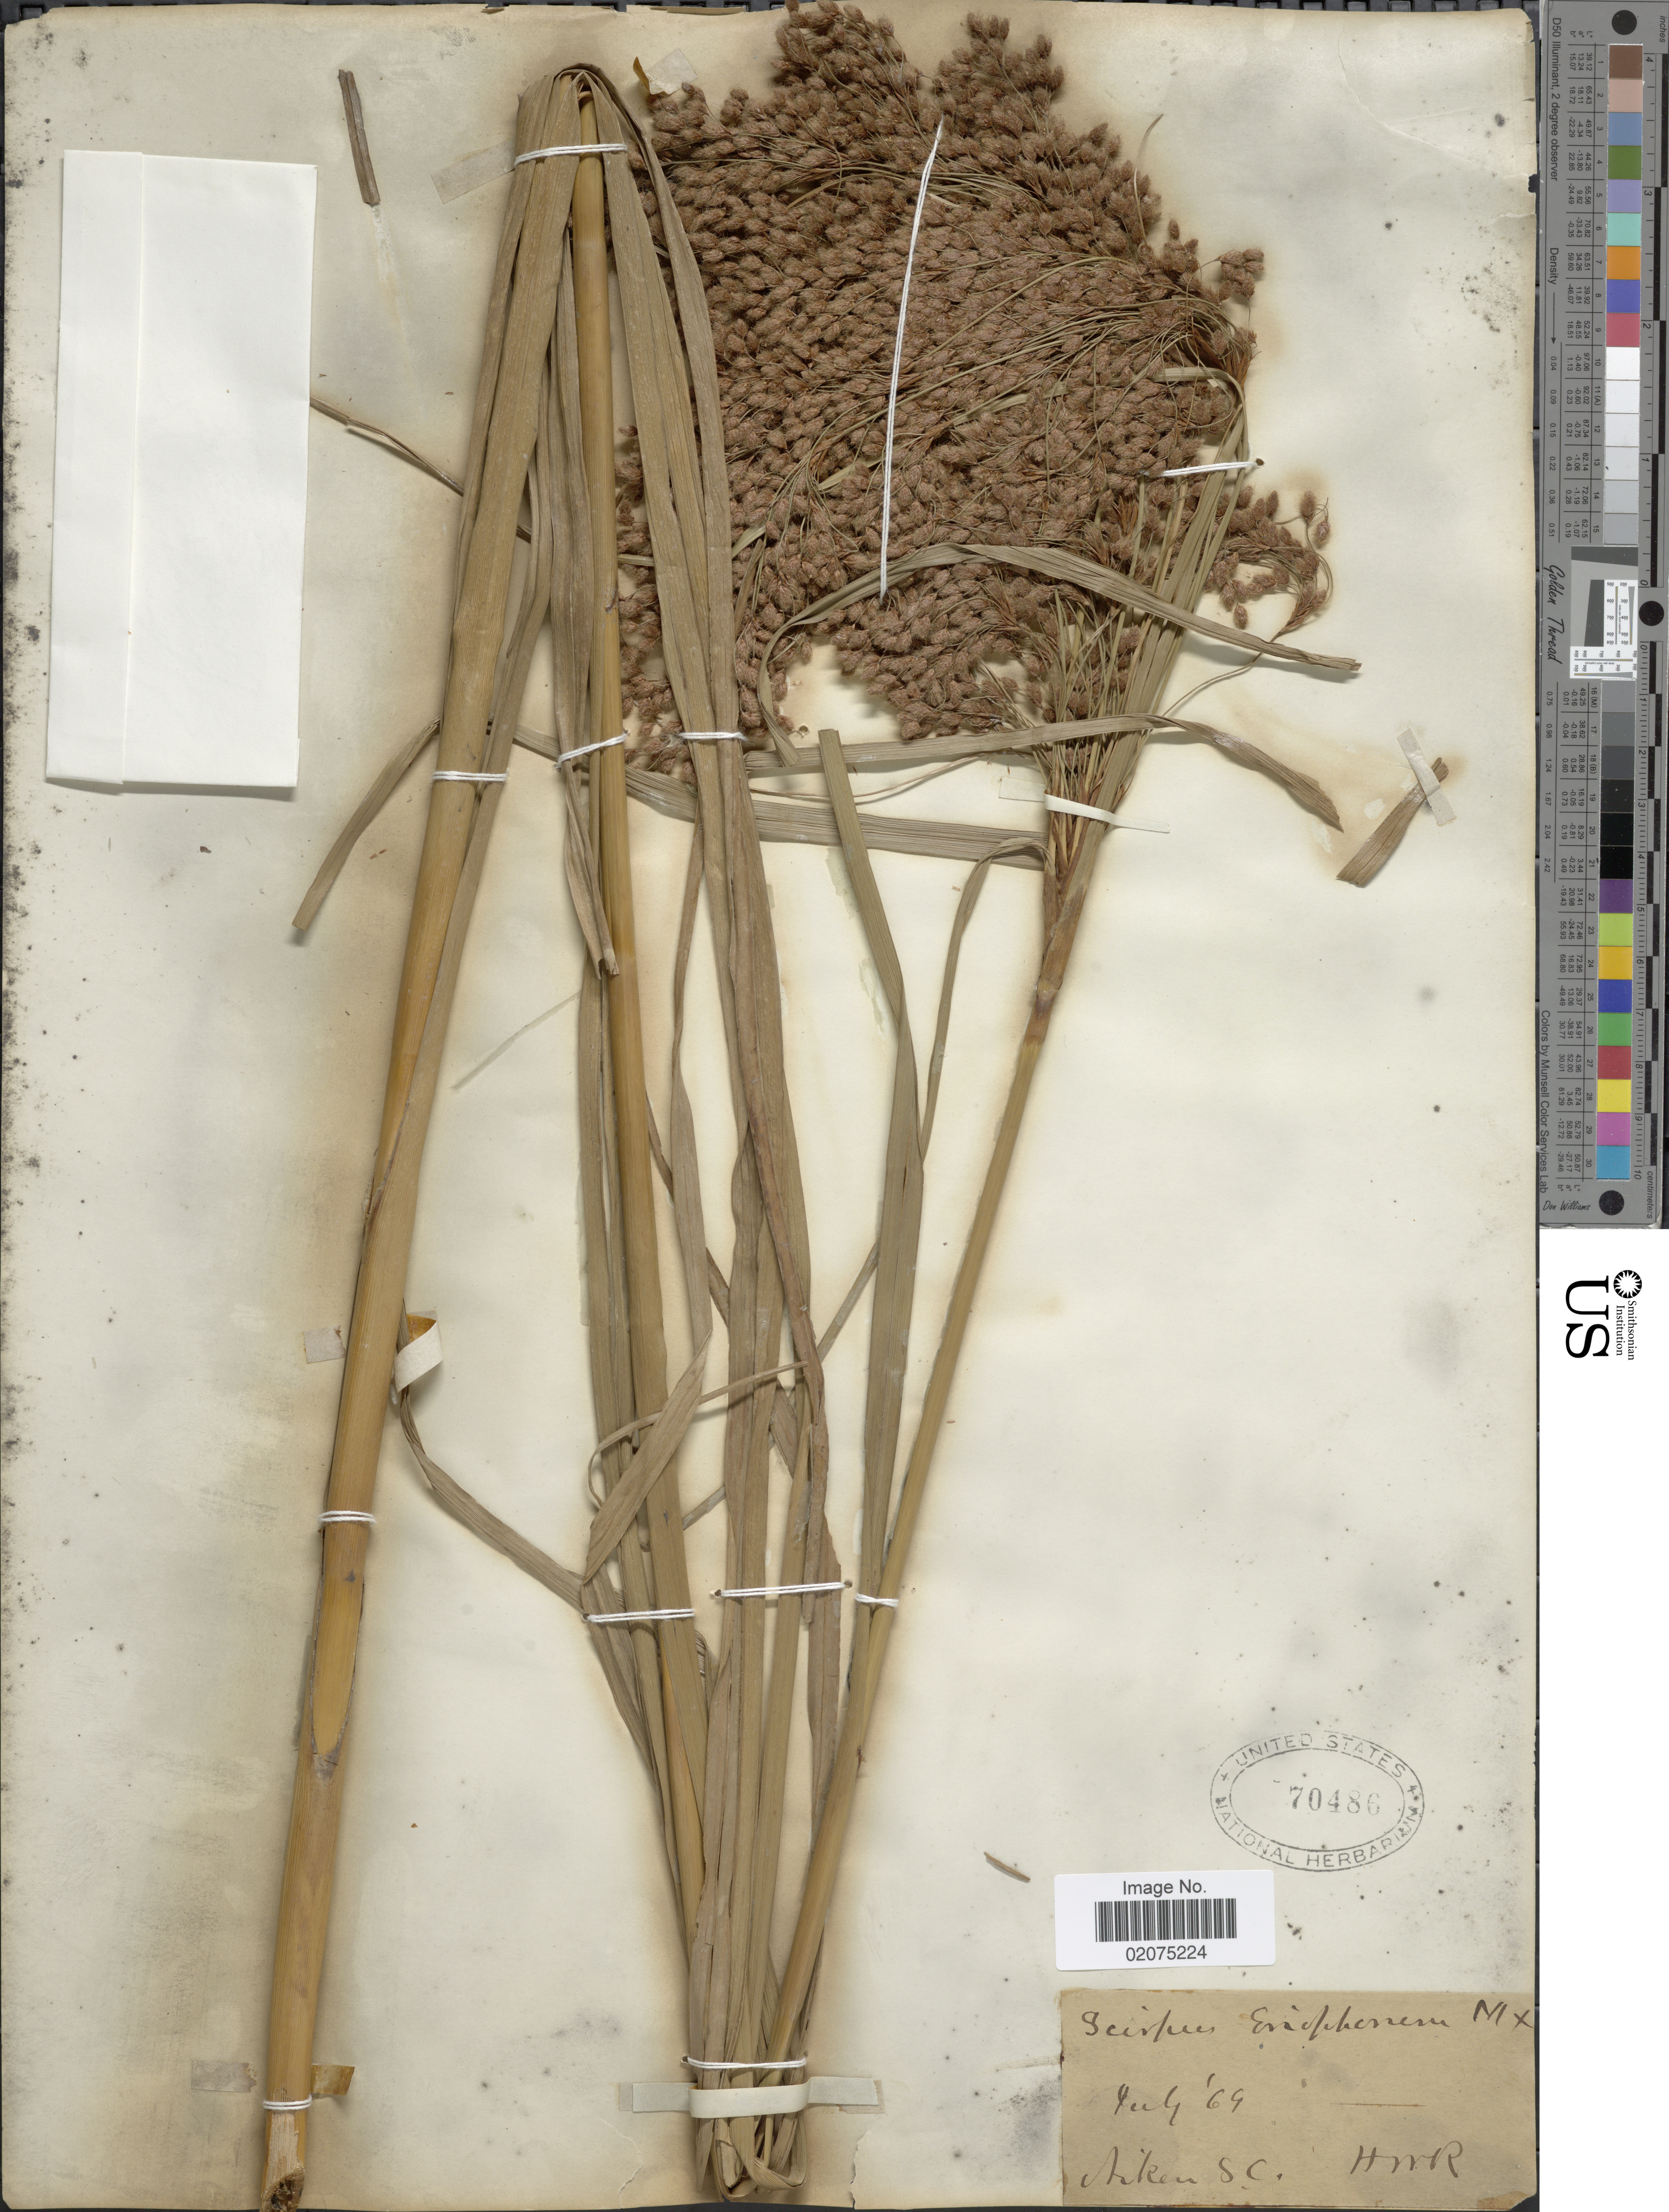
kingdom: Plantae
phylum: Tracheophyta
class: Liliopsida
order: Poales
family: Cyperaceae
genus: Scirpus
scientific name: Scirpus cyperinus var. eriophorum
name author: (Michx.) Kuntze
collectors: H. W. R.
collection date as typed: Transcribed d/m/y: /7/69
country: United States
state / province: South Carolina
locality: Aiken S.C.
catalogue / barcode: US 70486